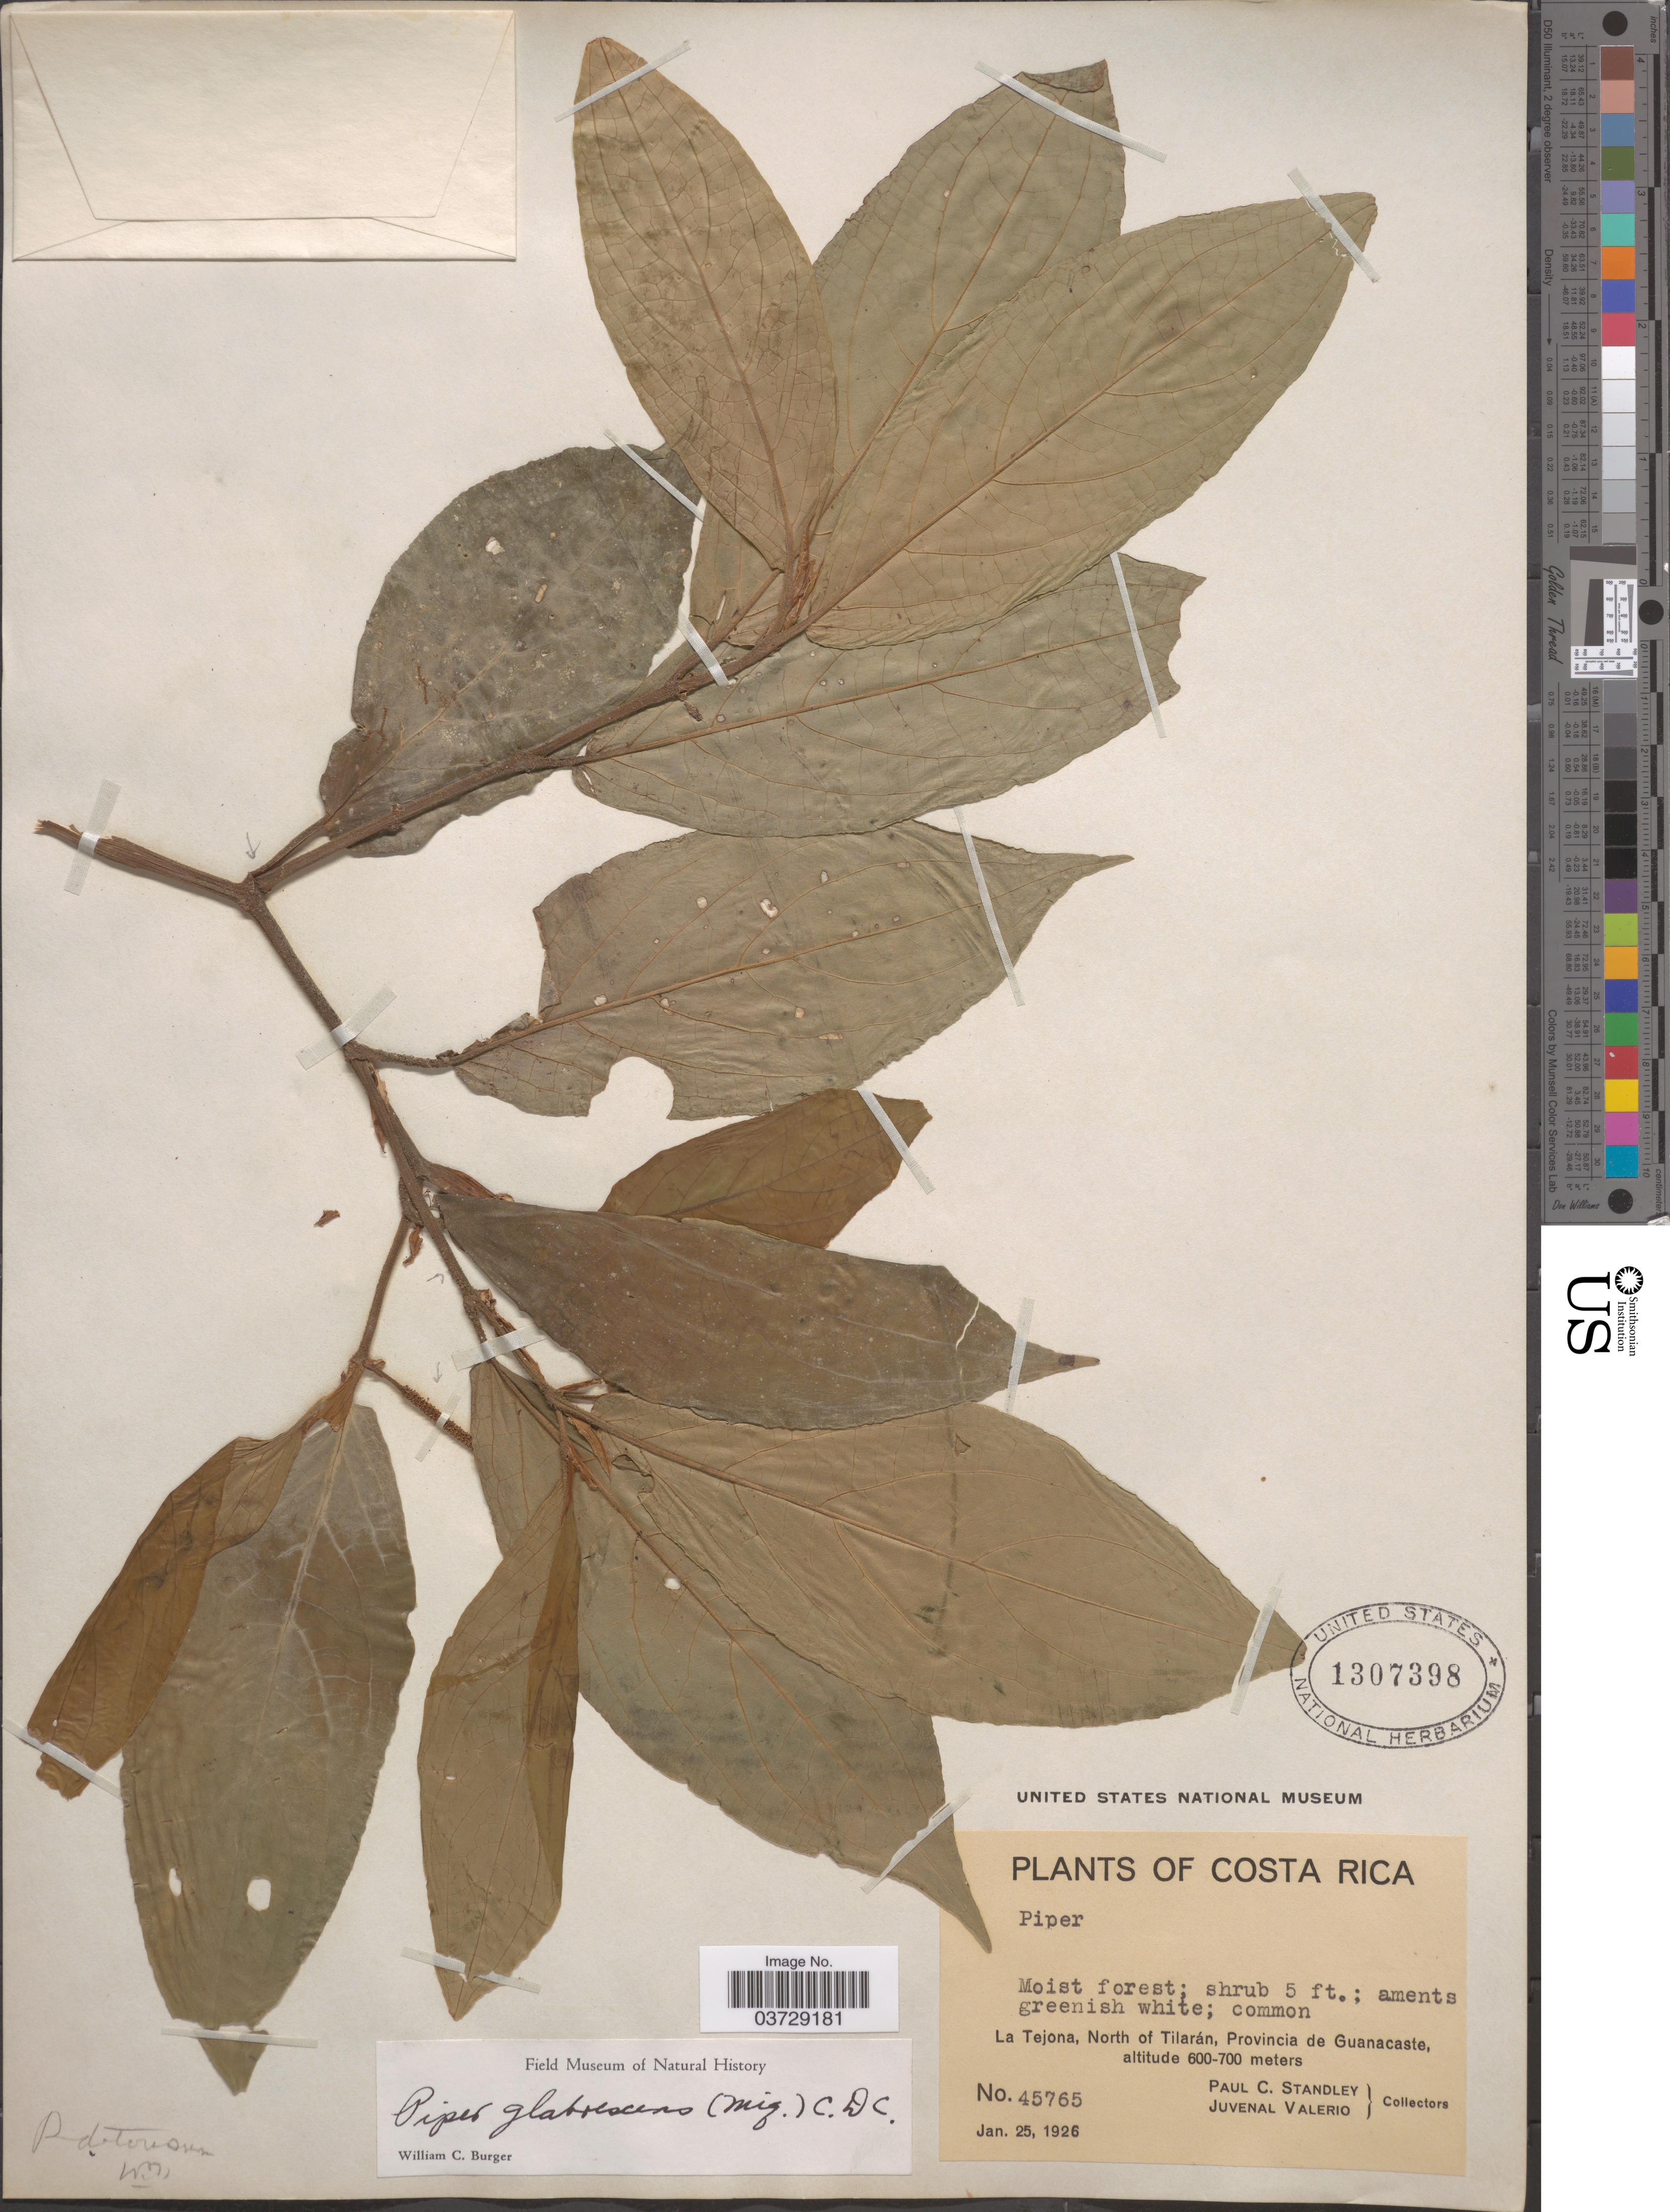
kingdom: Plantae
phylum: Tracheophyta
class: Magnoliopsida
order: Piperales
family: Piperaceae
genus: Piper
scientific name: Piper glabrescens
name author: (Miq.) C. DC.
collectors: P. C. Standley & J. Valerio R.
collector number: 45765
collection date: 1926-01-25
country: Costa Rica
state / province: Guanacaste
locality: La Tejona, North of Tilarán.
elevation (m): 600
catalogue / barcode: US 1307398